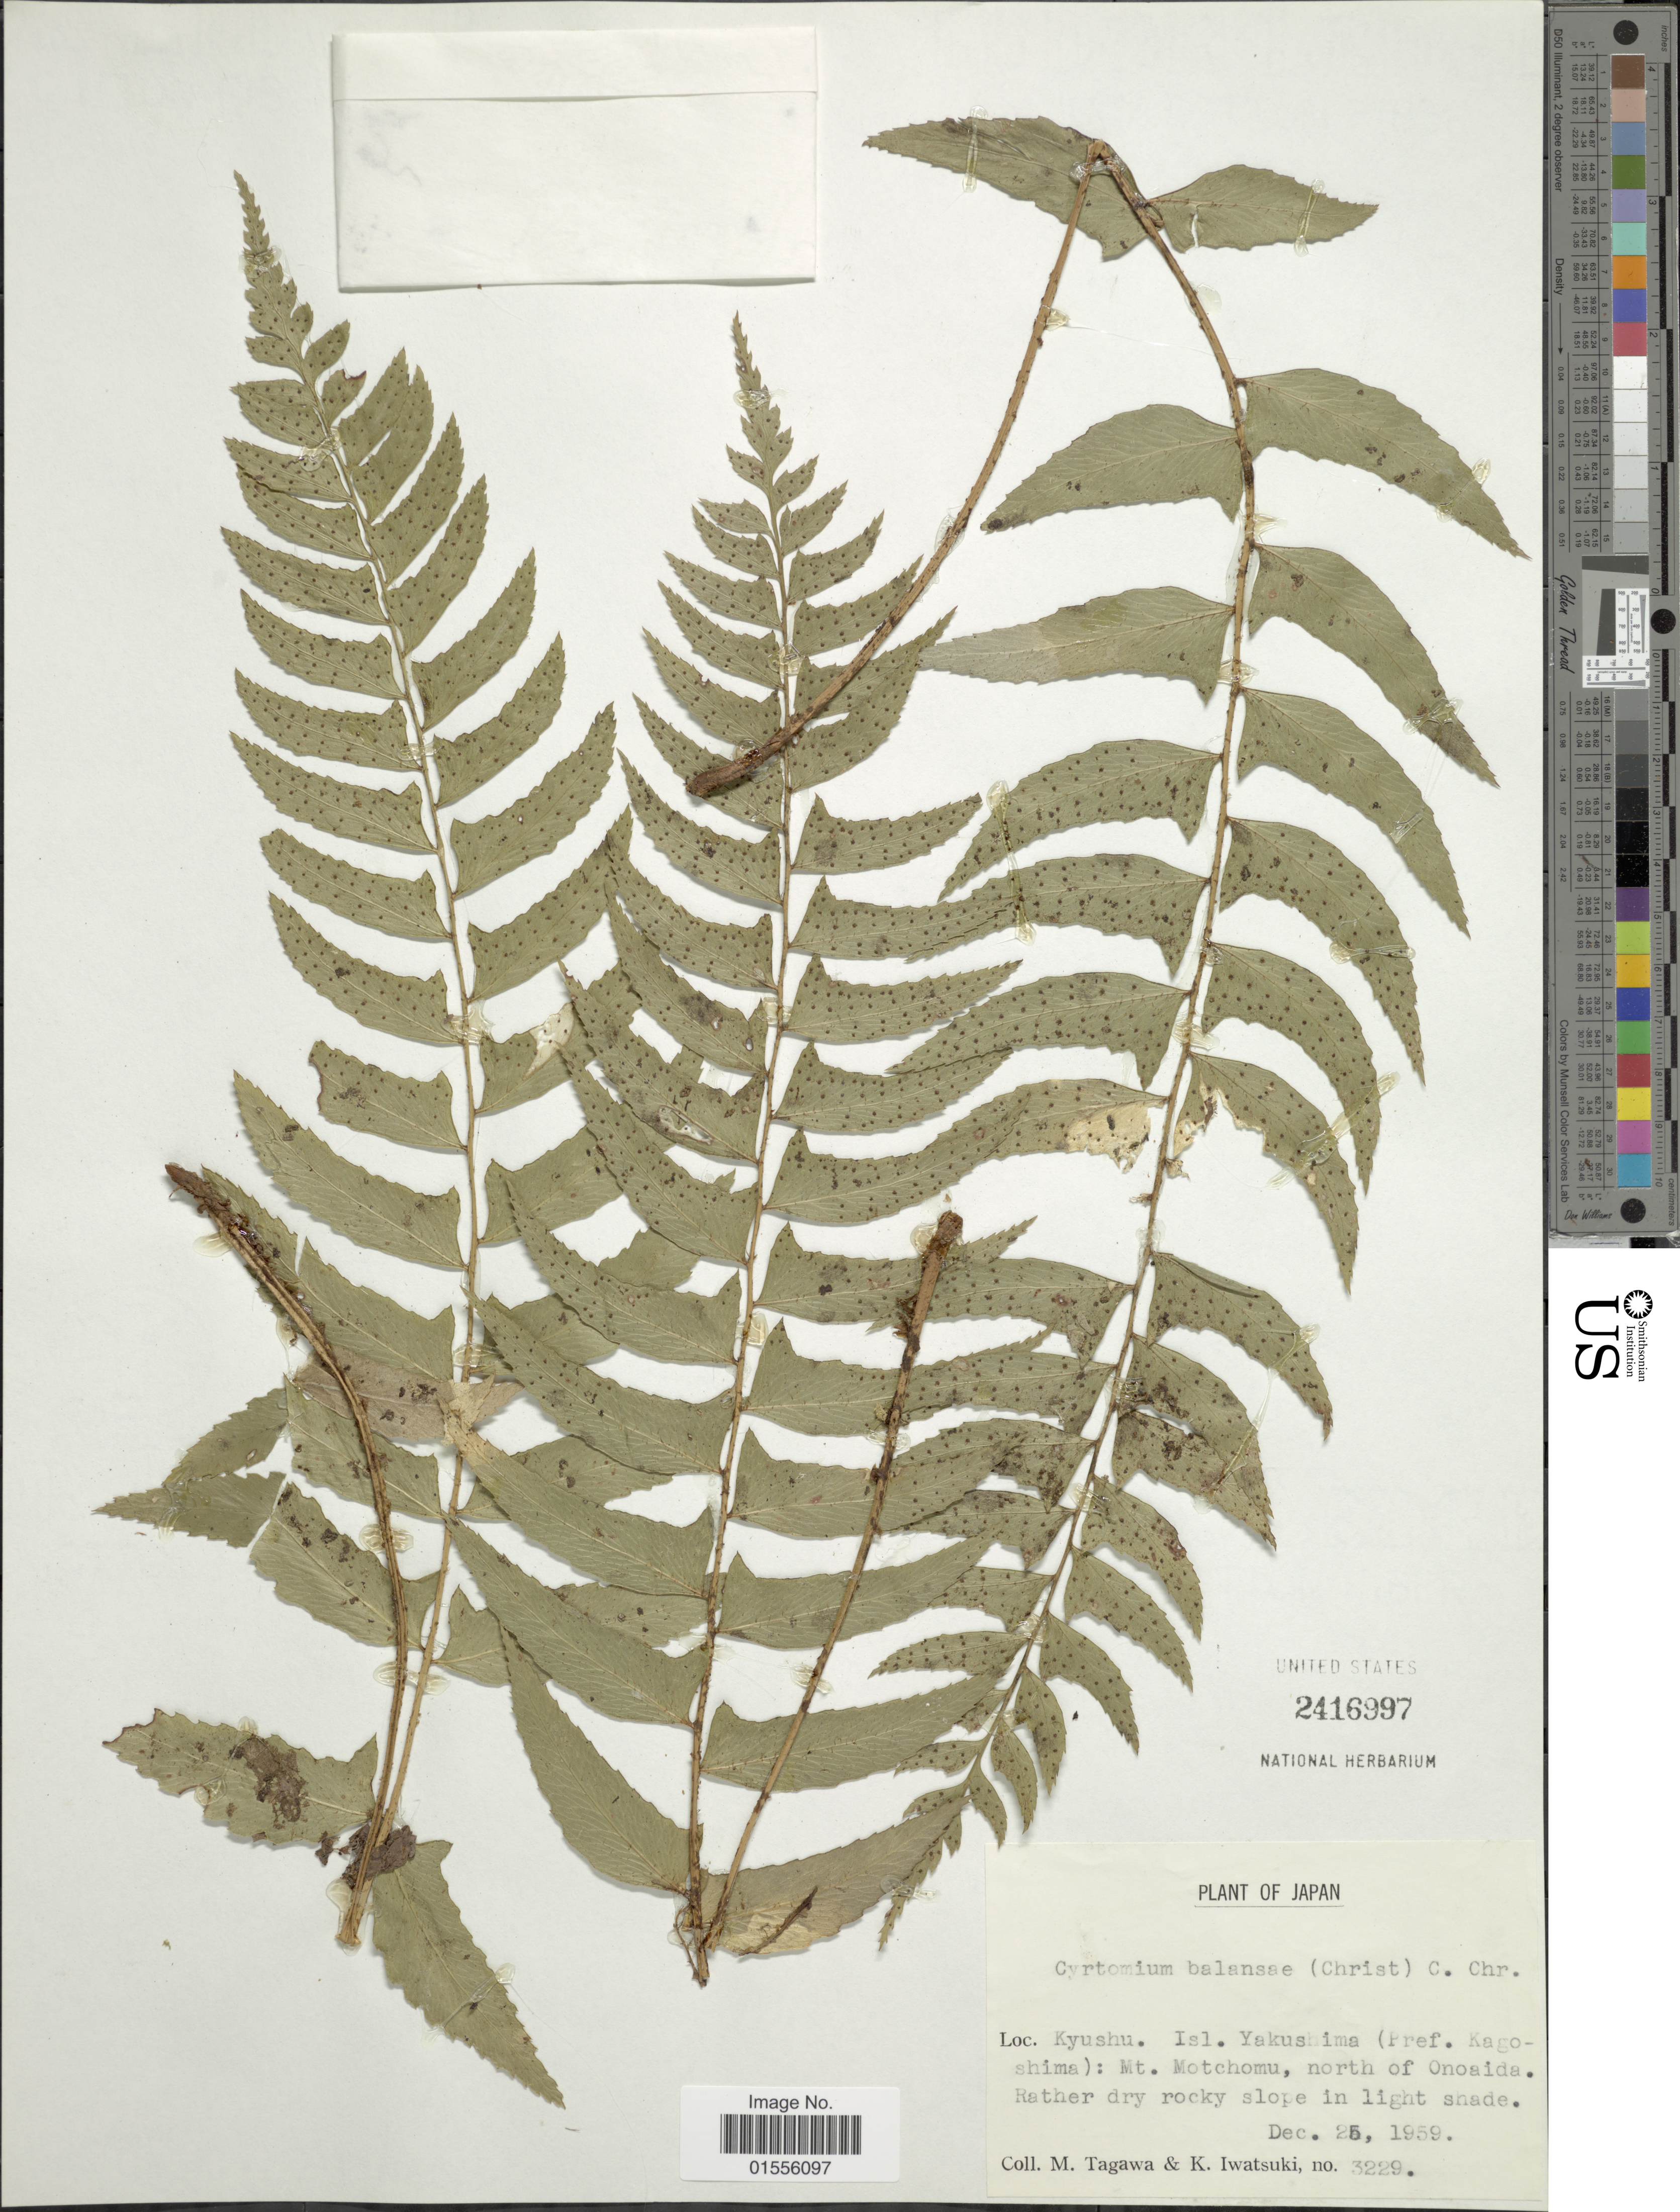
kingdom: Plantae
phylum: Tracheophyta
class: Polypodiopsida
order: Polypodiales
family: Dryopteridaceae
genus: Cyrtomium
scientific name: Cyrtomium balansae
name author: (Christ) C. Chr.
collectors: M. Tagawa & K. Iwatsuki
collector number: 3229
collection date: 1959-12-25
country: Japan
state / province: Kagosima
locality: Kyushu Isl Yakushima (Pref Kagoshima); Mt. Motchomu, North of Onoaida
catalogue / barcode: US 2416997